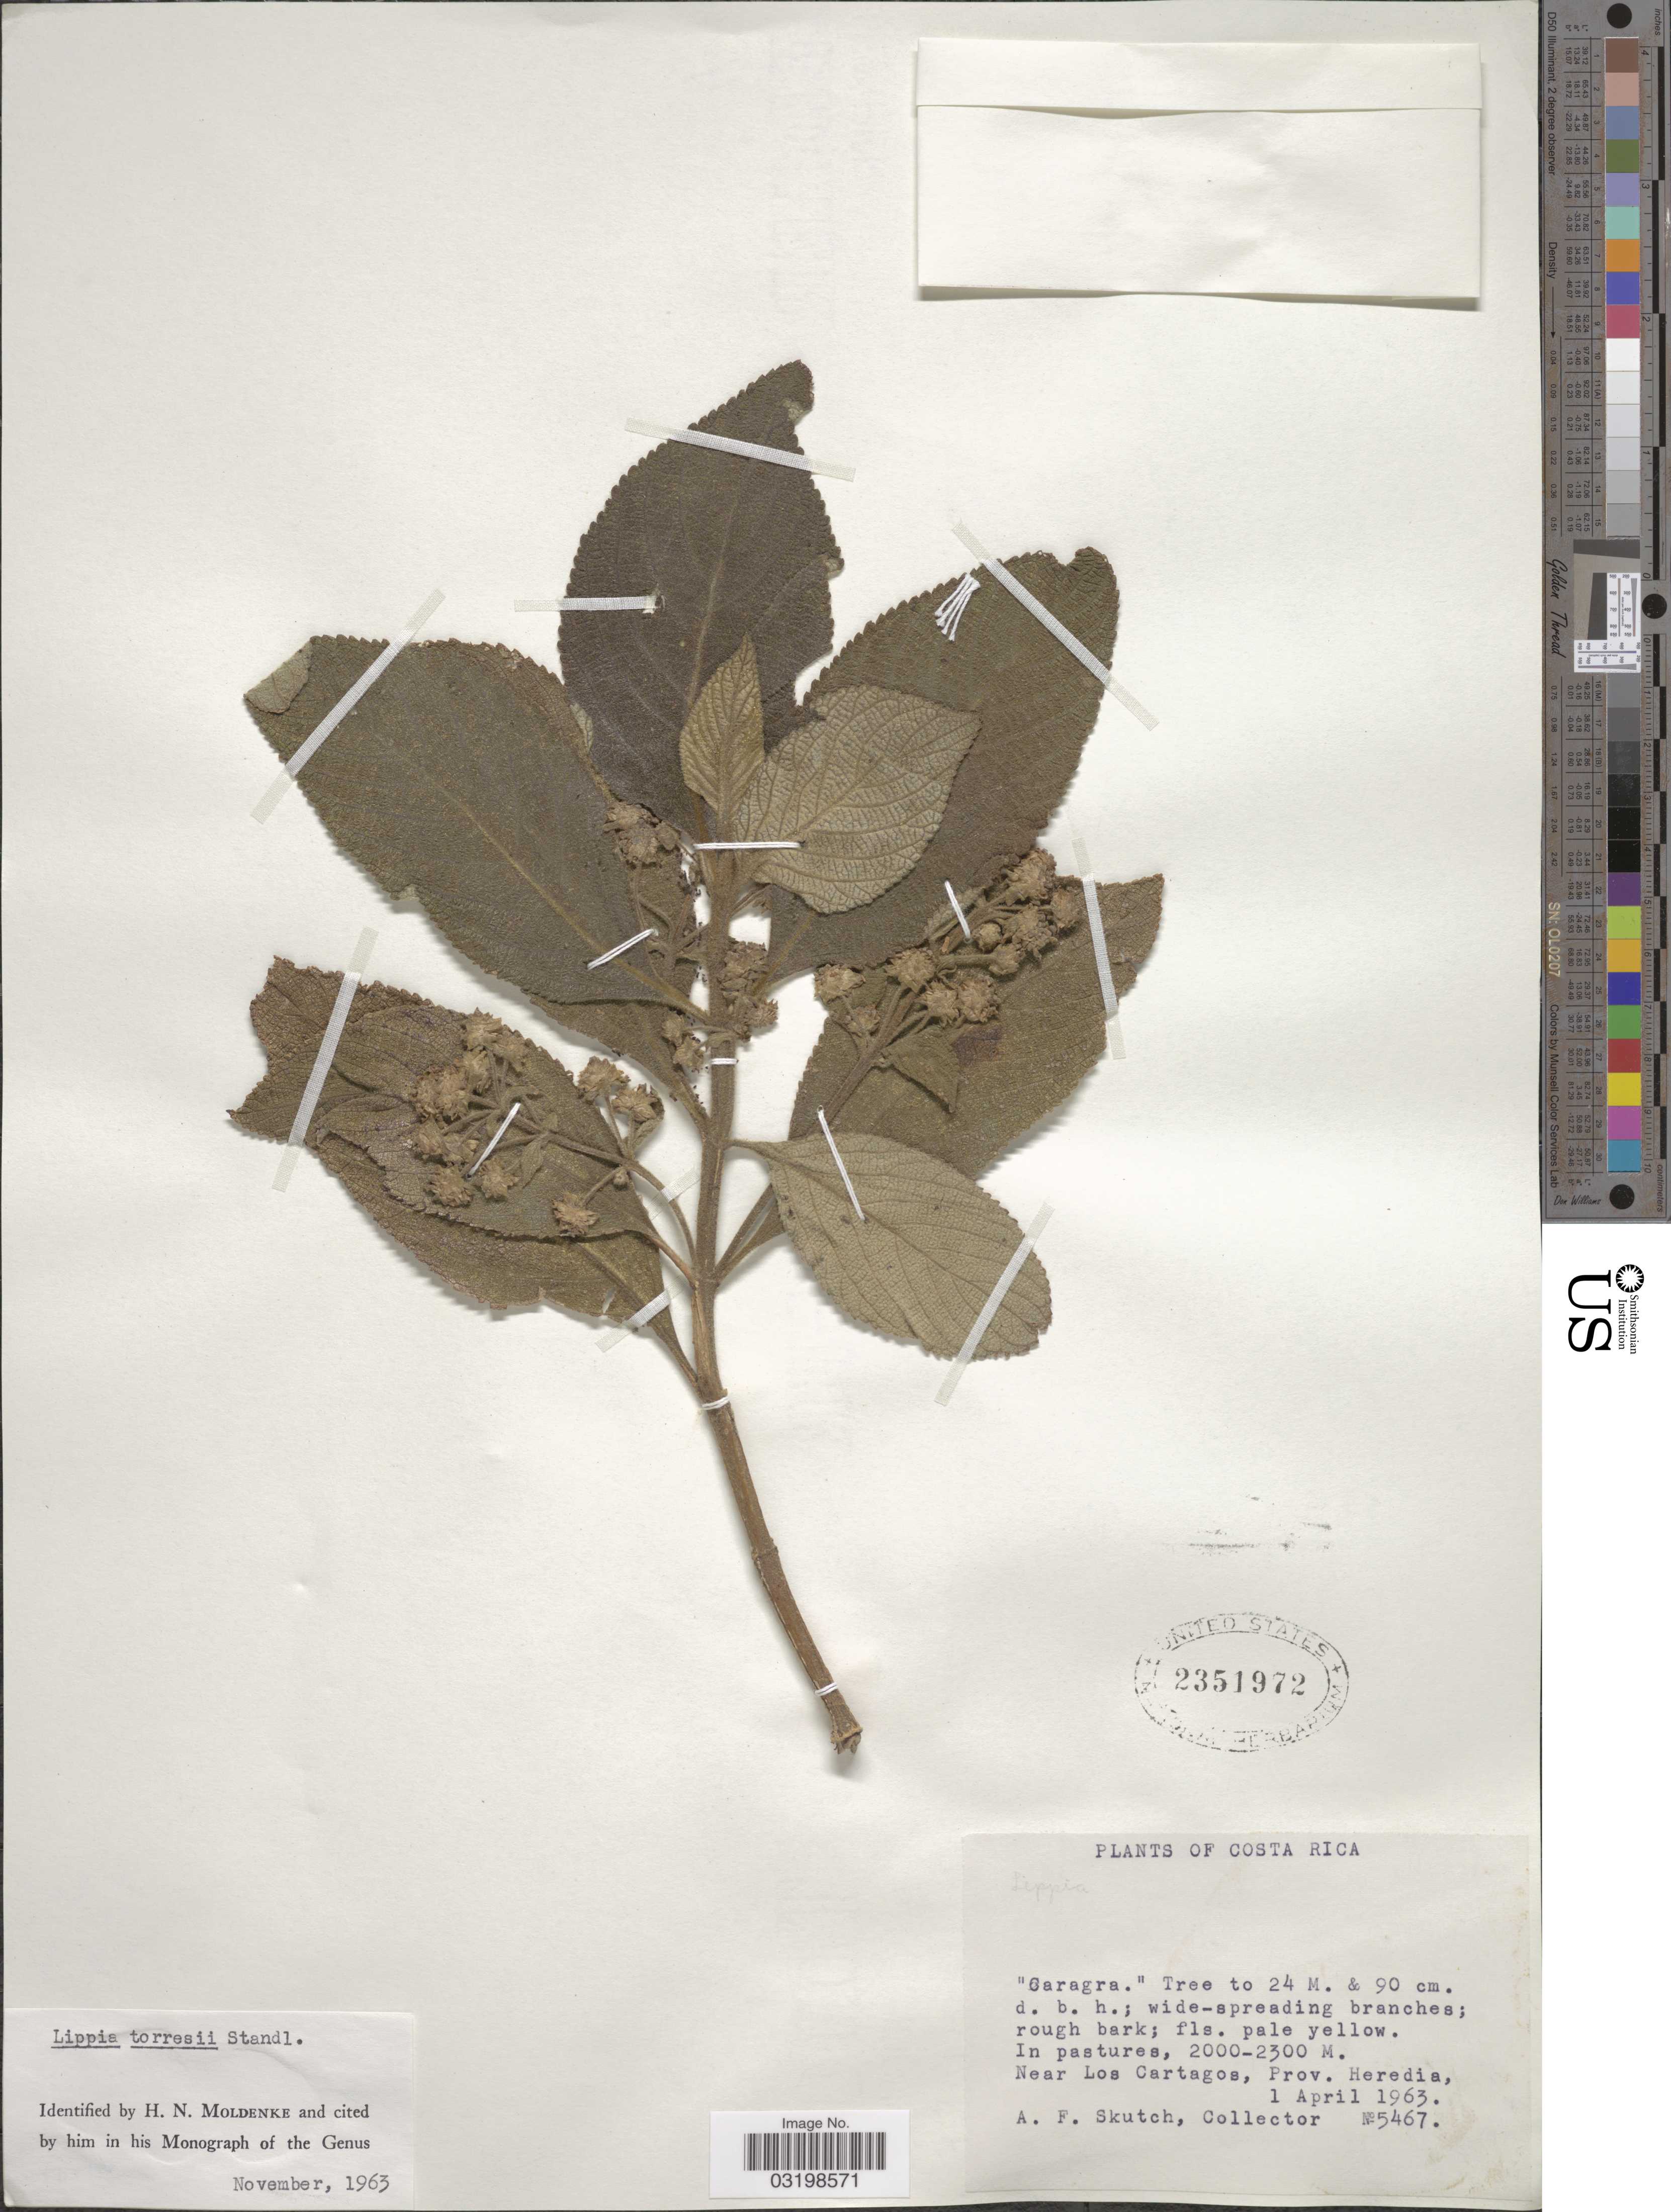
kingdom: Plantae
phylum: Tracheophyta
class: Magnoliopsida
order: Lamiales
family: Verbenaceae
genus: Lippia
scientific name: Lippia umbellata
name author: Cav.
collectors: A. F. Skutch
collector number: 5467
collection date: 1963-04-01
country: Costa Rica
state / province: Heredia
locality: Near Los Cartagos, Prov. Heredia.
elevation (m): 2000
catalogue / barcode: US 2351972